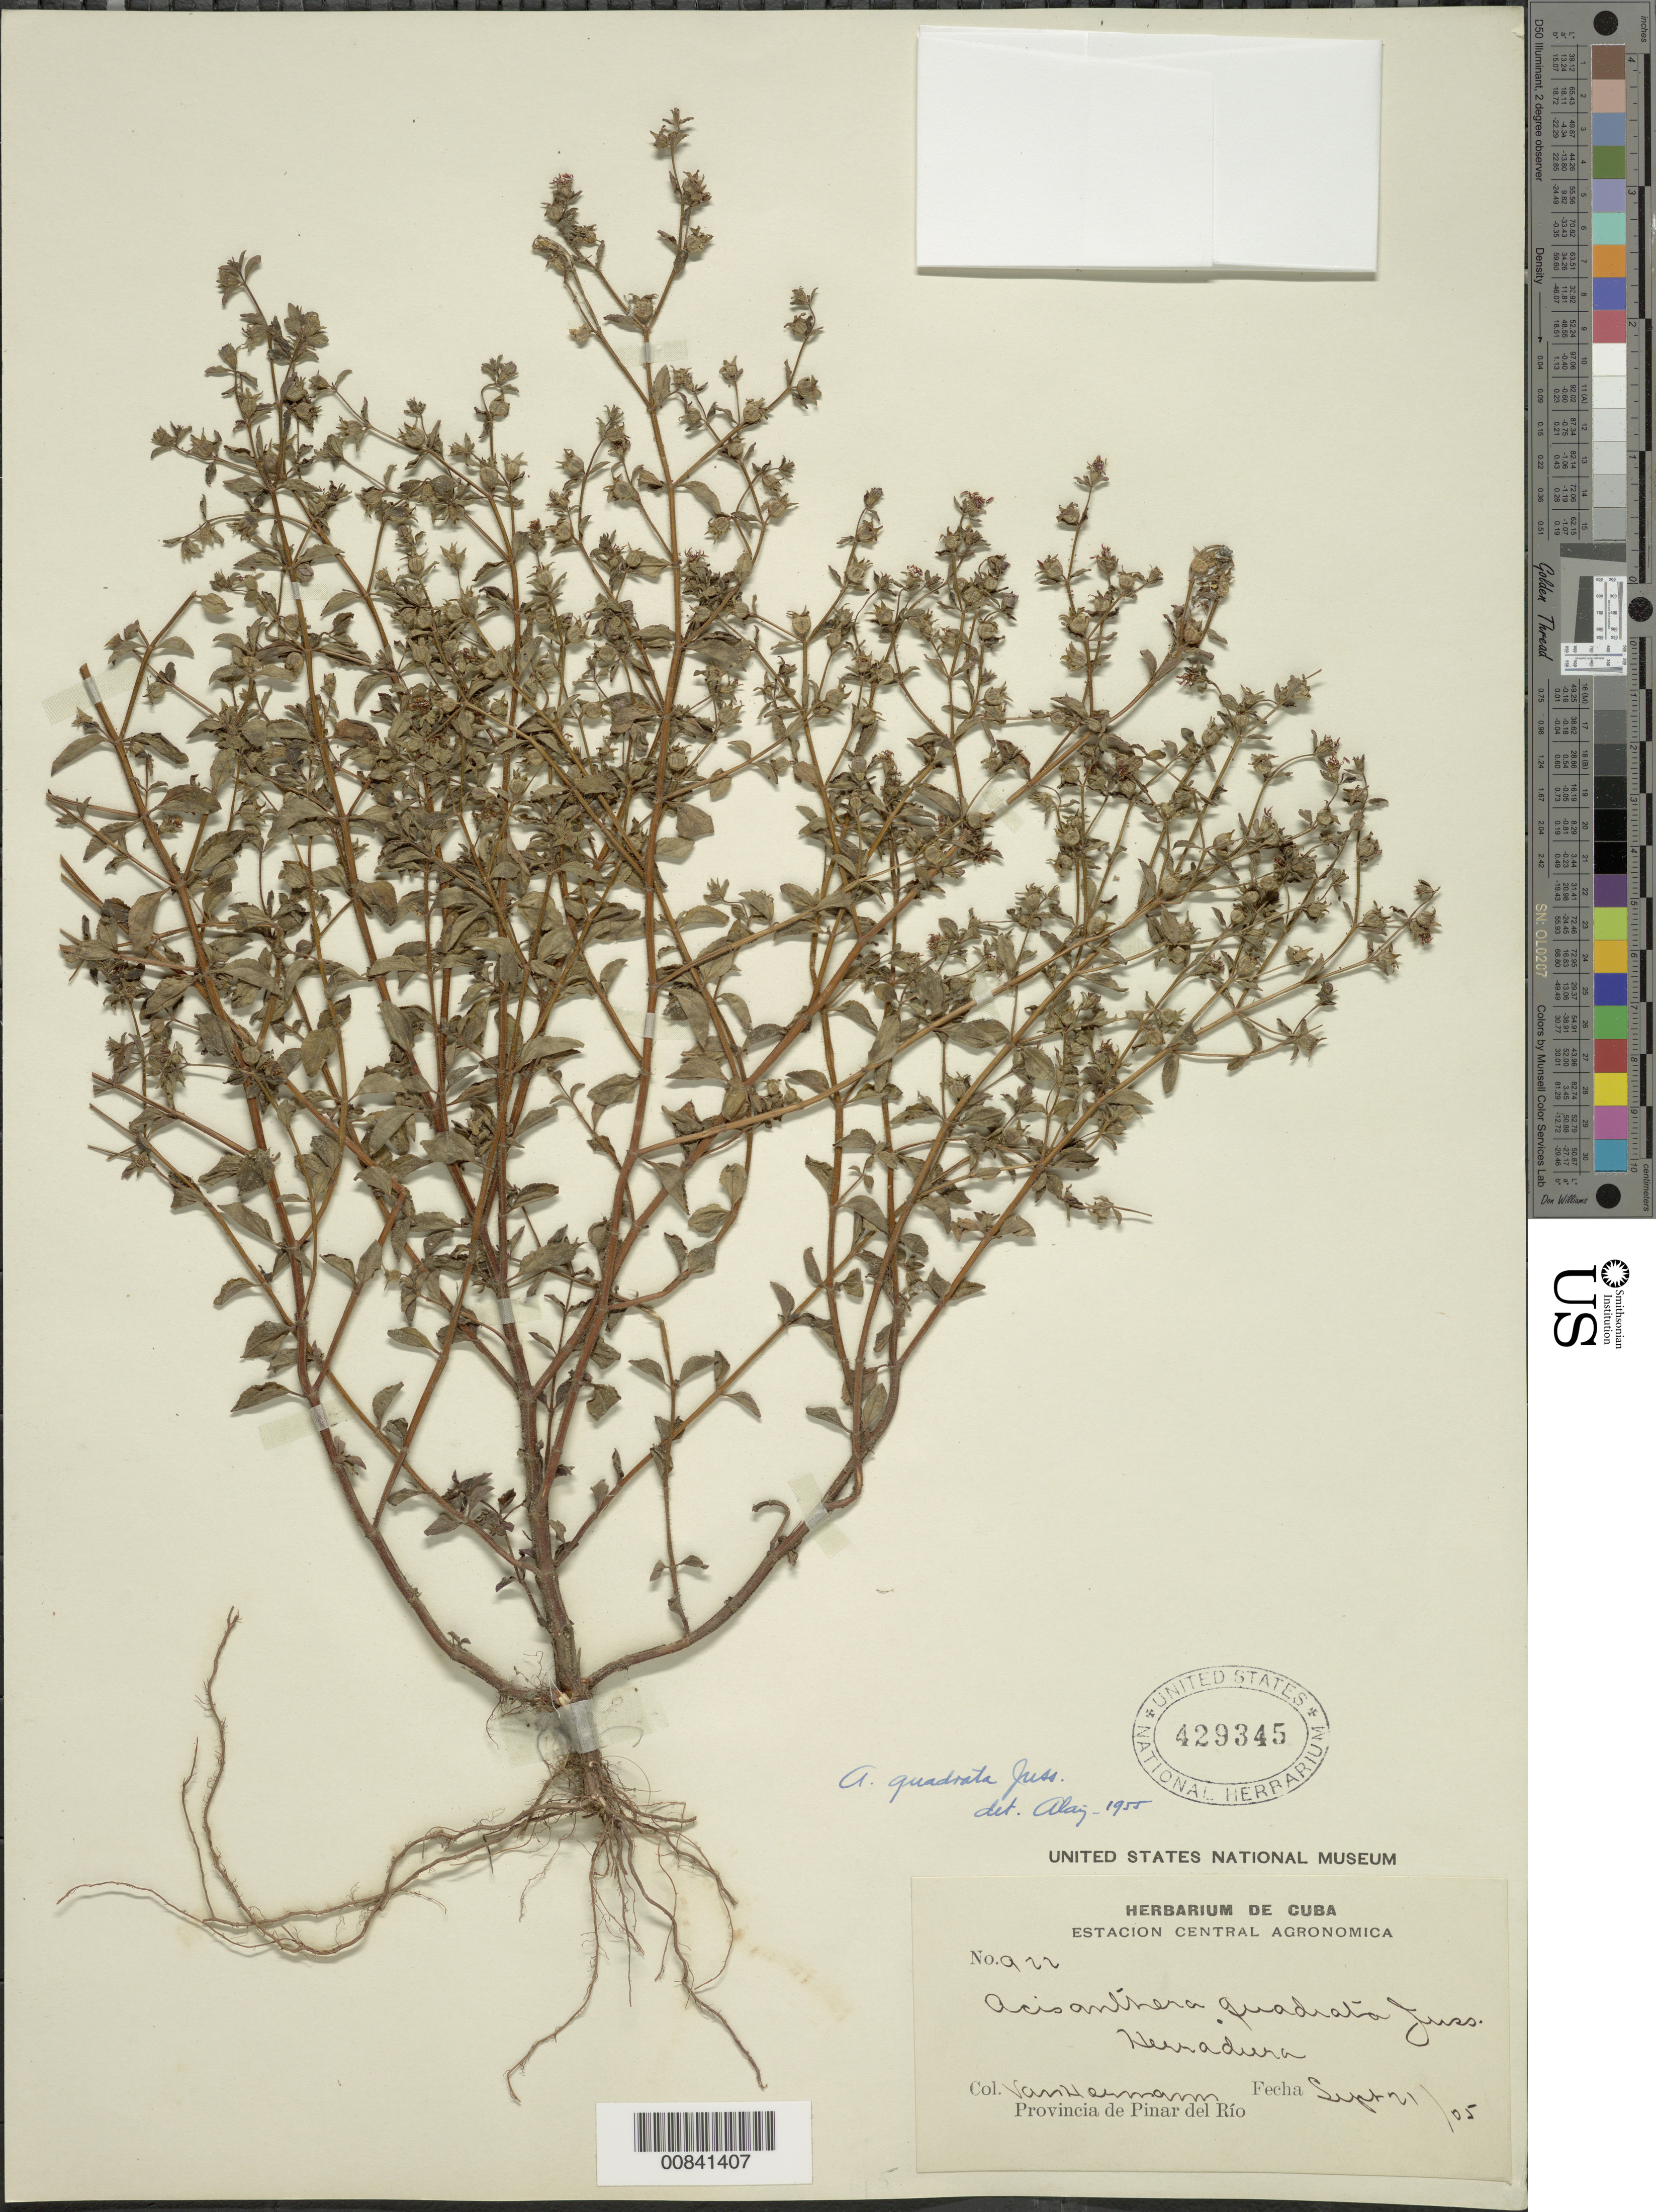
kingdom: Plantae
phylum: Tracheophyta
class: Magnoliopsida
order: Myrtales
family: Melastomataceae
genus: Acisanthera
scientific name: Acisanthera erecta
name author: Gleason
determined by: Nunes da Silva, Diego, (RB), Jardim Botanico do Rio de Janeiro - Herbario (BRAZIL)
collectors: H. A. Van Hermann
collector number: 922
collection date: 1905-09-21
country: Cuba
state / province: Pinar del Rio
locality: Herradura.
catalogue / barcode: US 429345